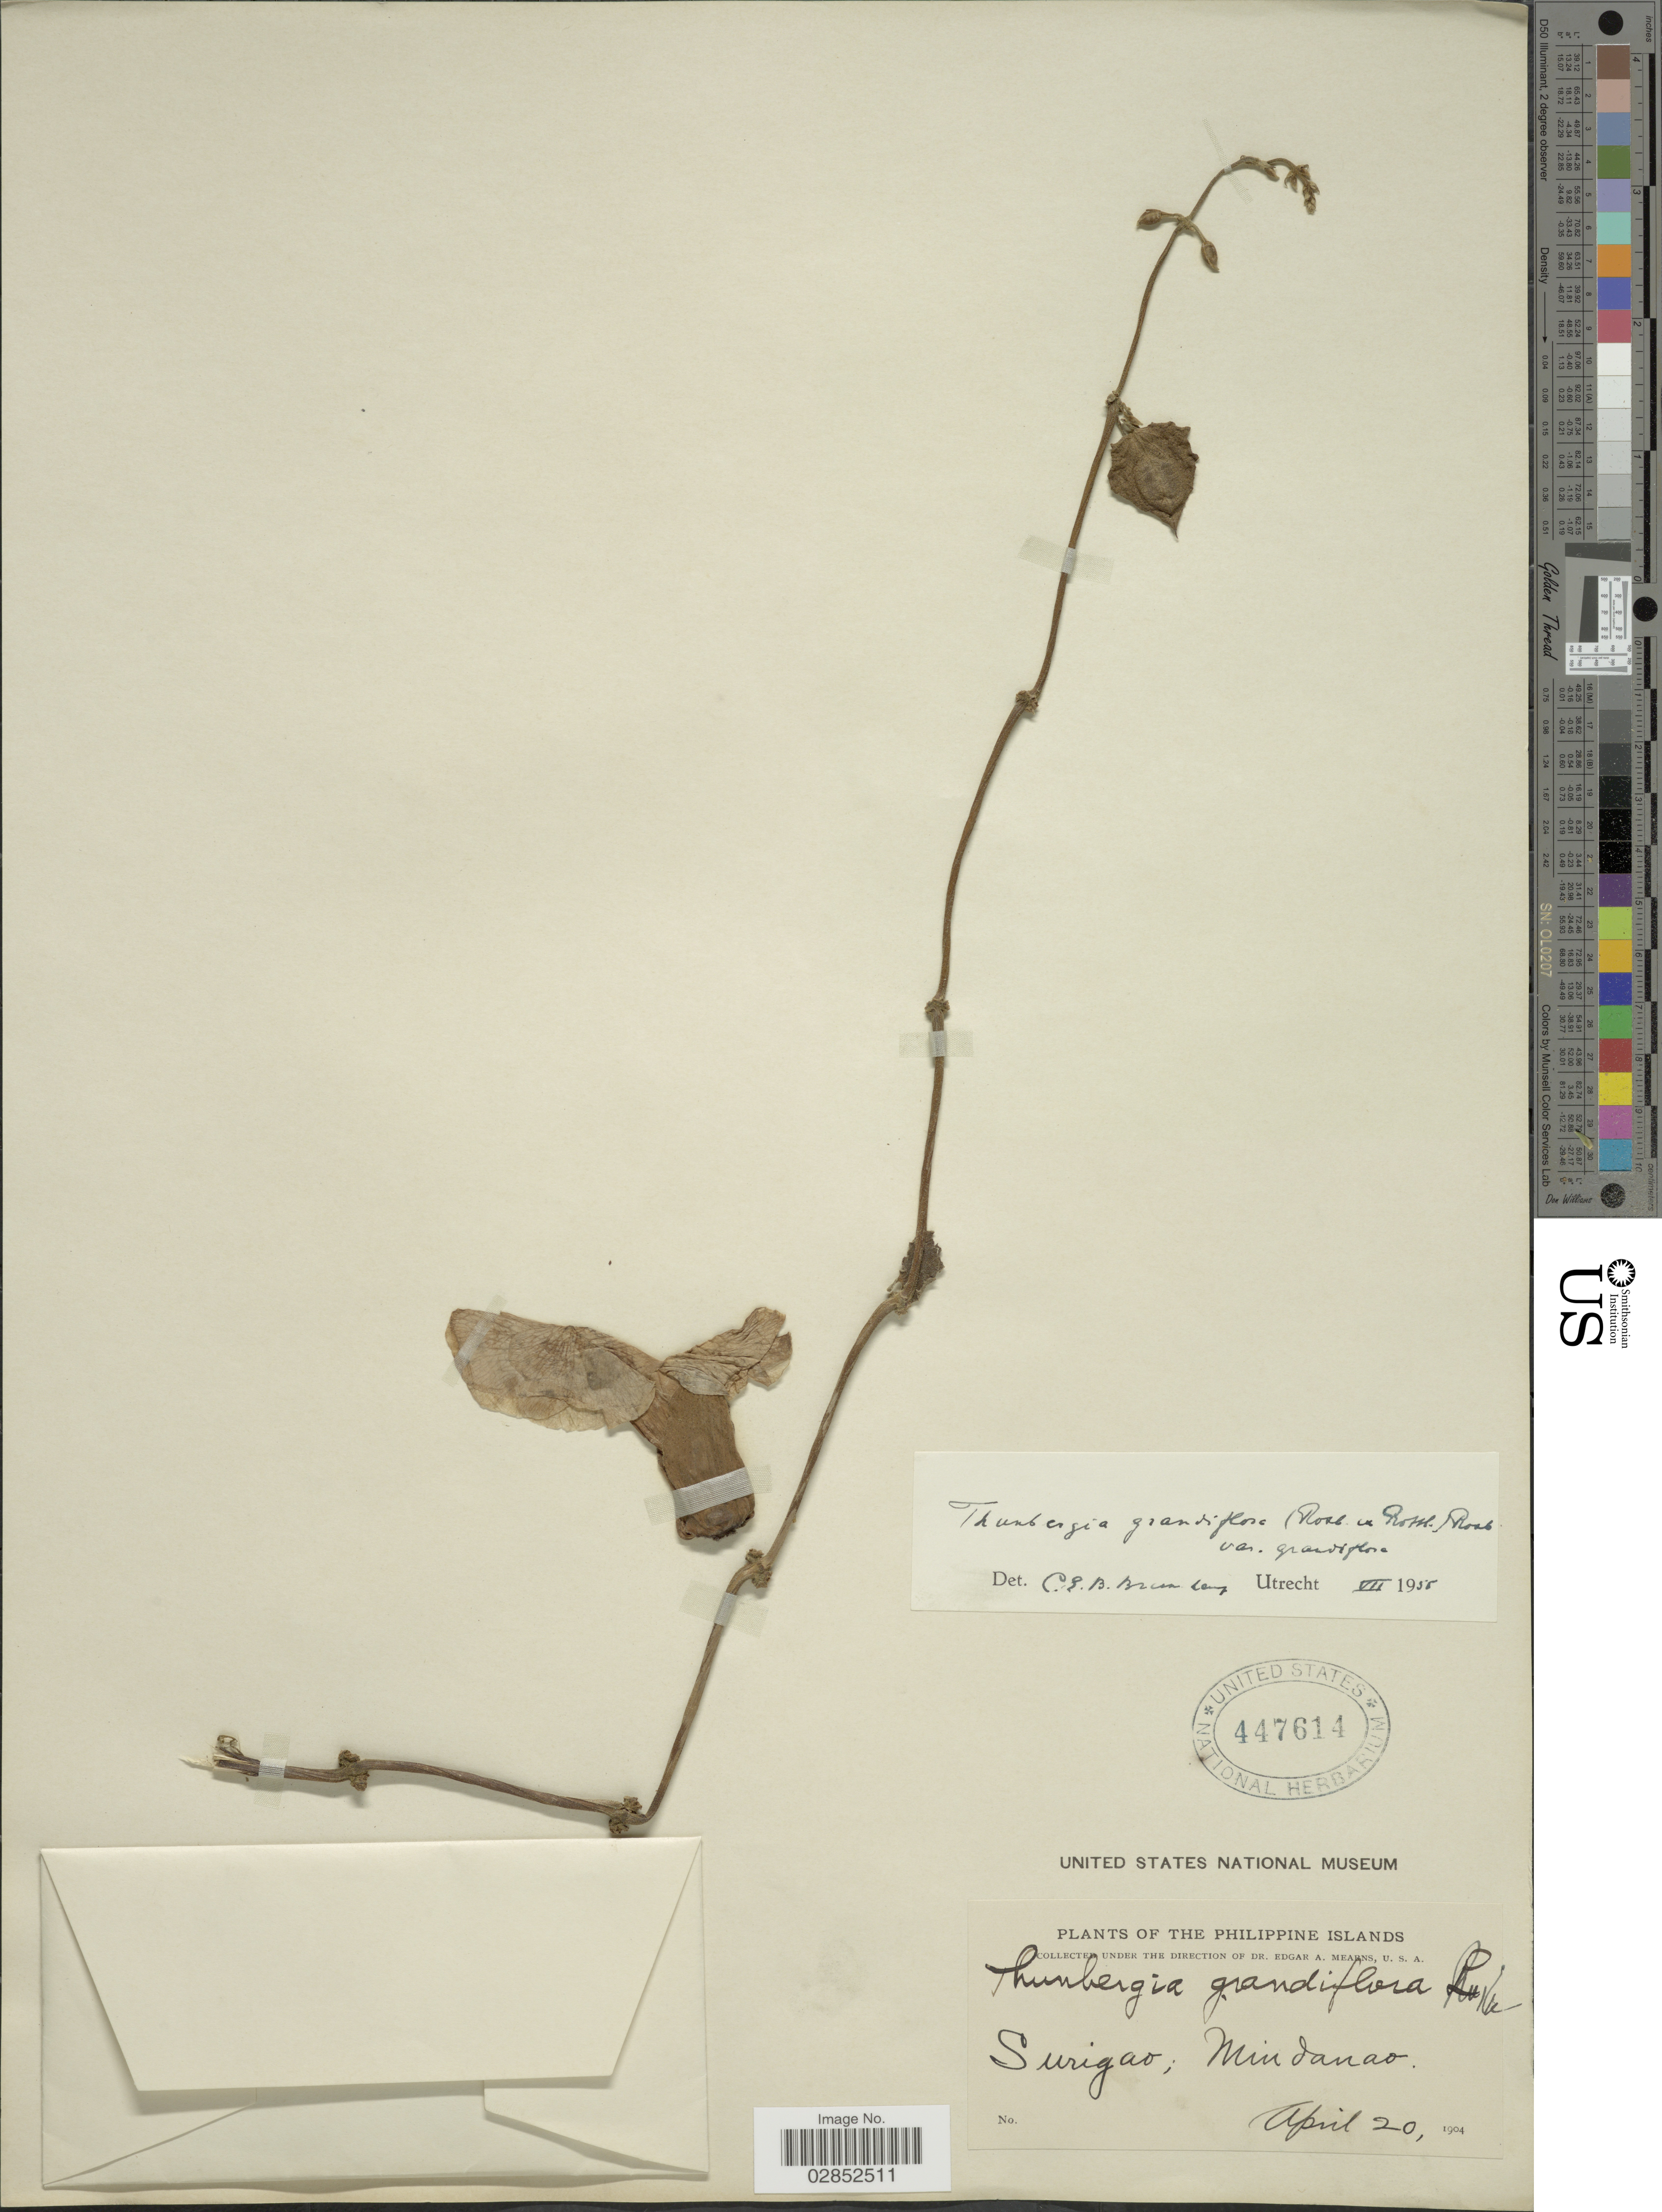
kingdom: Plantae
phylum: Tracheophyta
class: Magnoliopsida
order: Lamiales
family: Acanthaceae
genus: Thunbergia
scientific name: Thunbergia grandiflora 'Alba'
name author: (Roxb. ex Rottler) Roxb.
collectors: E. A. Mearns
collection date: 1904-04-20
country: Philippines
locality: Surigao, Mindanao.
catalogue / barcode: US 447614